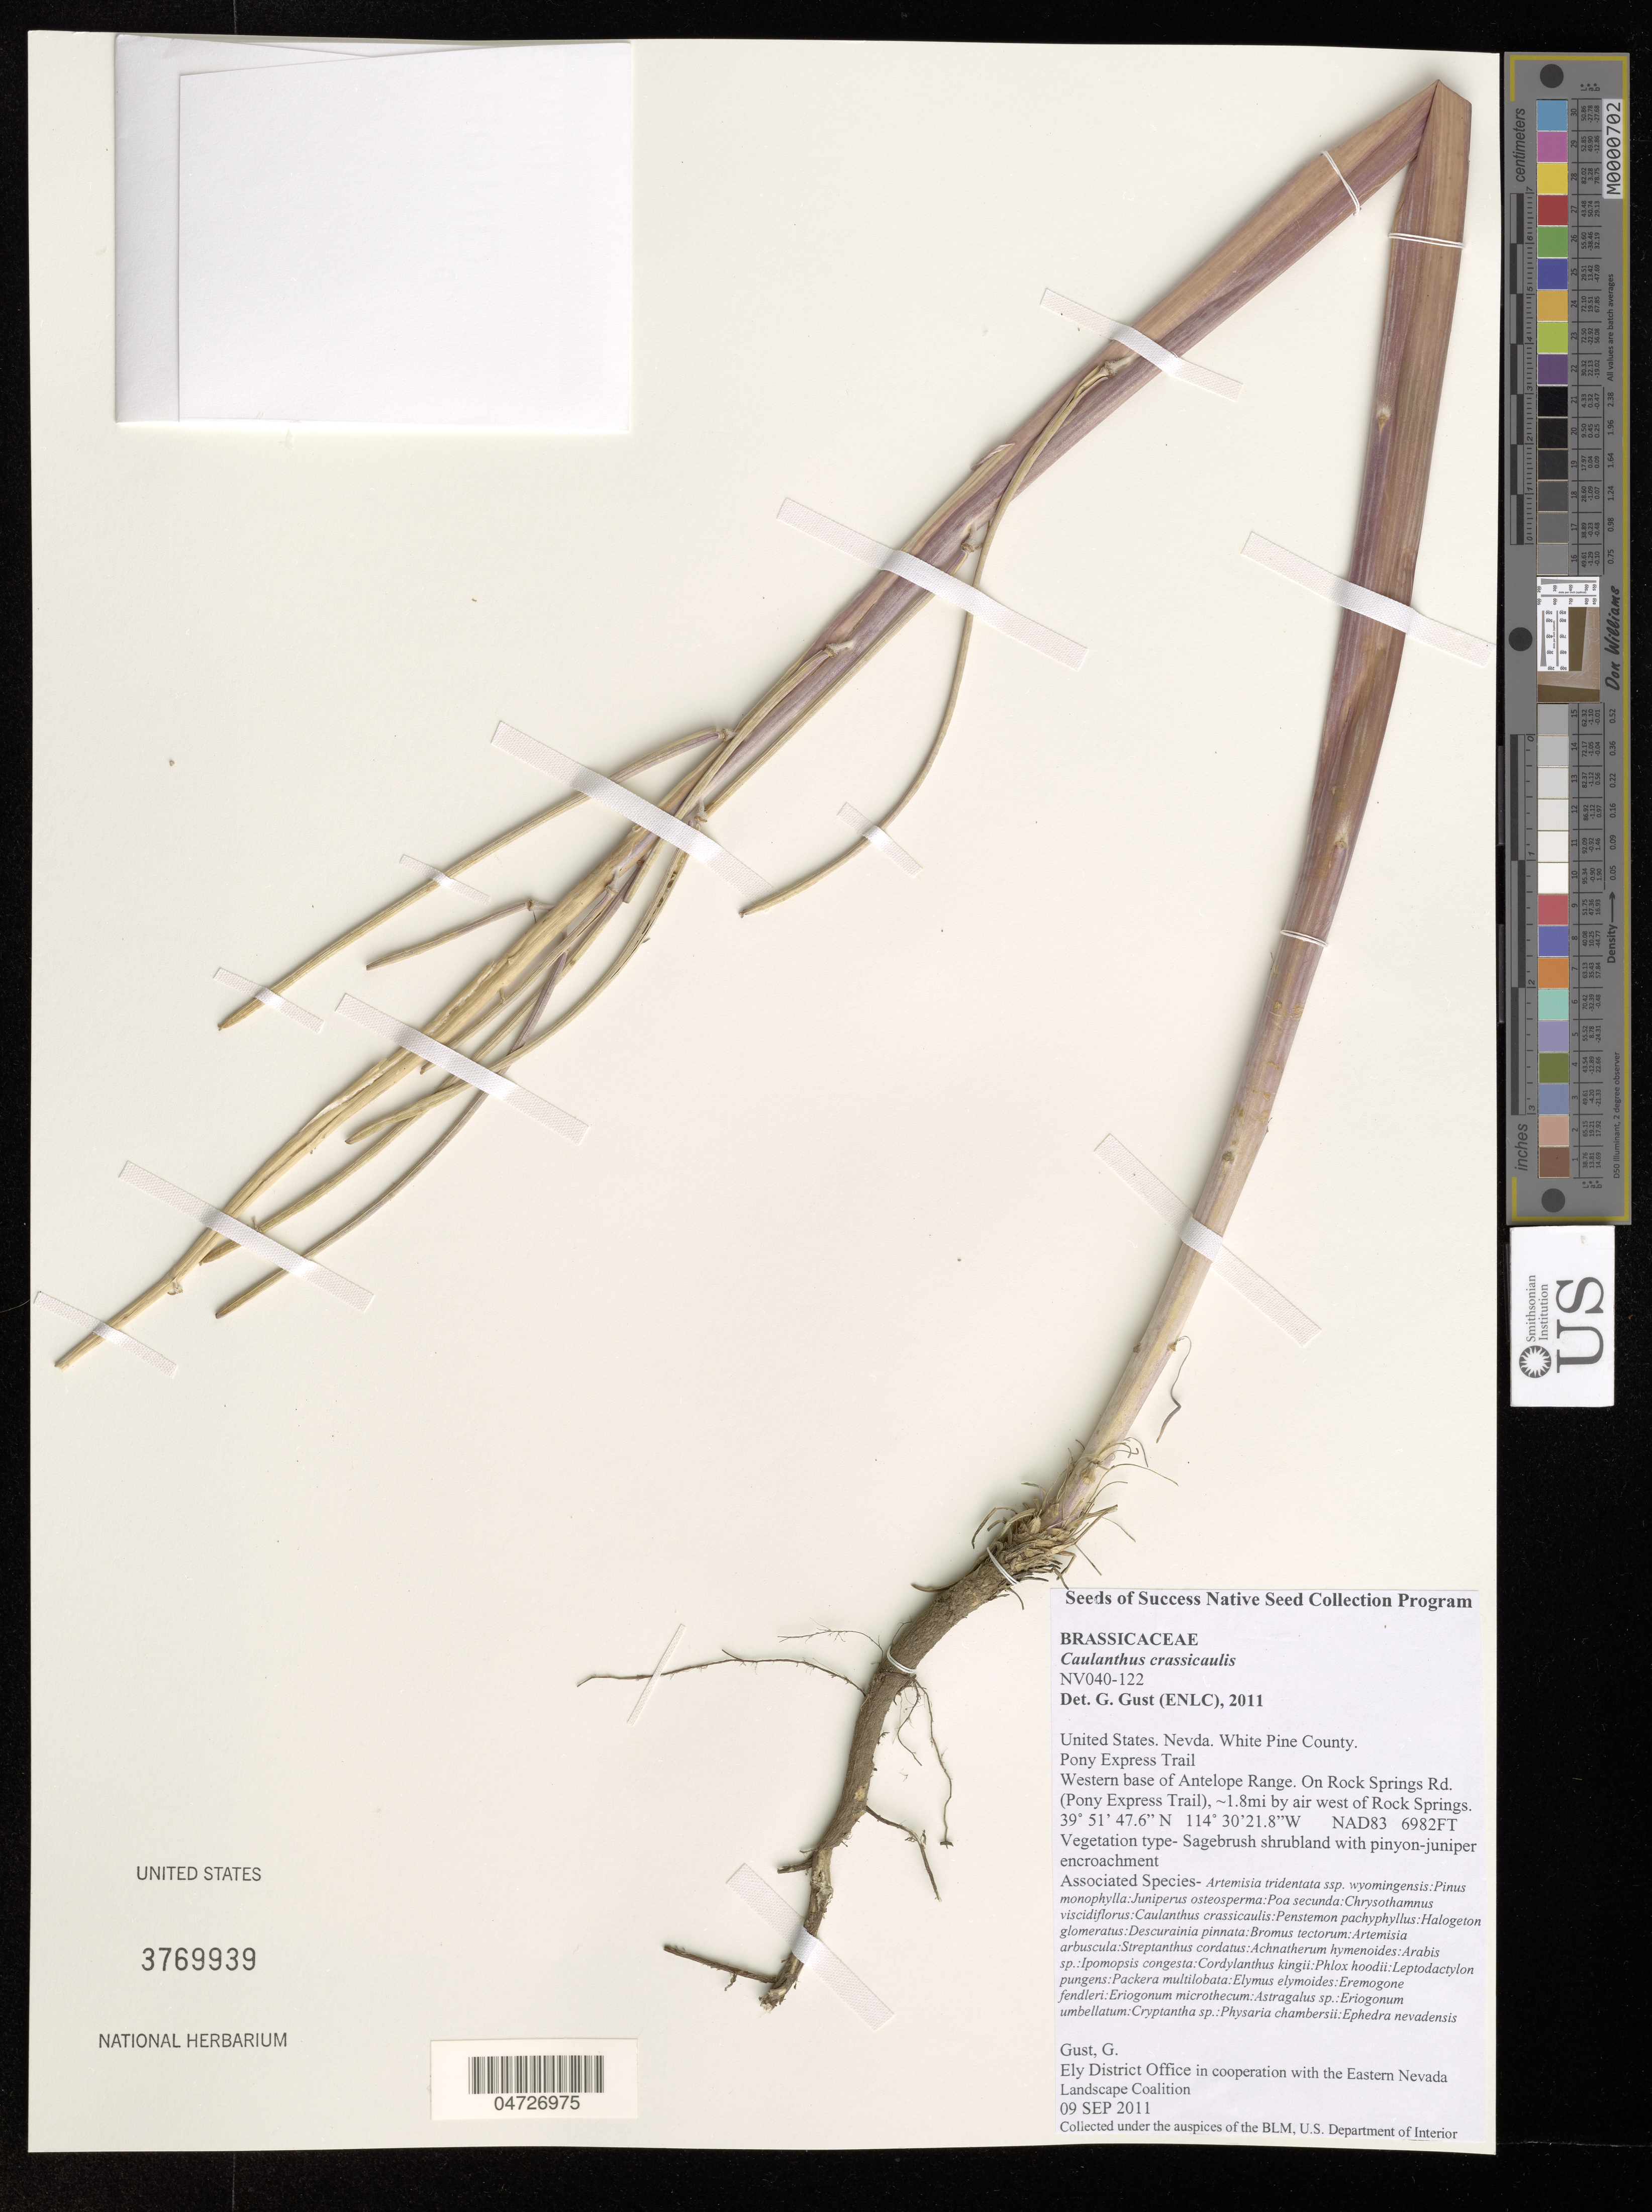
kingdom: Plantae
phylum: Tracheophyta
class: Magnoliopsida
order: Brassicales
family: Brassicaceae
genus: Caulanthus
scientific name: Caulanthus crassicaulis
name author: S. Watson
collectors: G. Gust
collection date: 2011-09-09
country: United States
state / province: Nevada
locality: White Pine County. Pony Express Trail. Western base of Antelope Range. On Rock Springs Rd. (Pony Express Trail), ~1.8mi by air west of Rock Springs.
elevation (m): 2128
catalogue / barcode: US 3769939